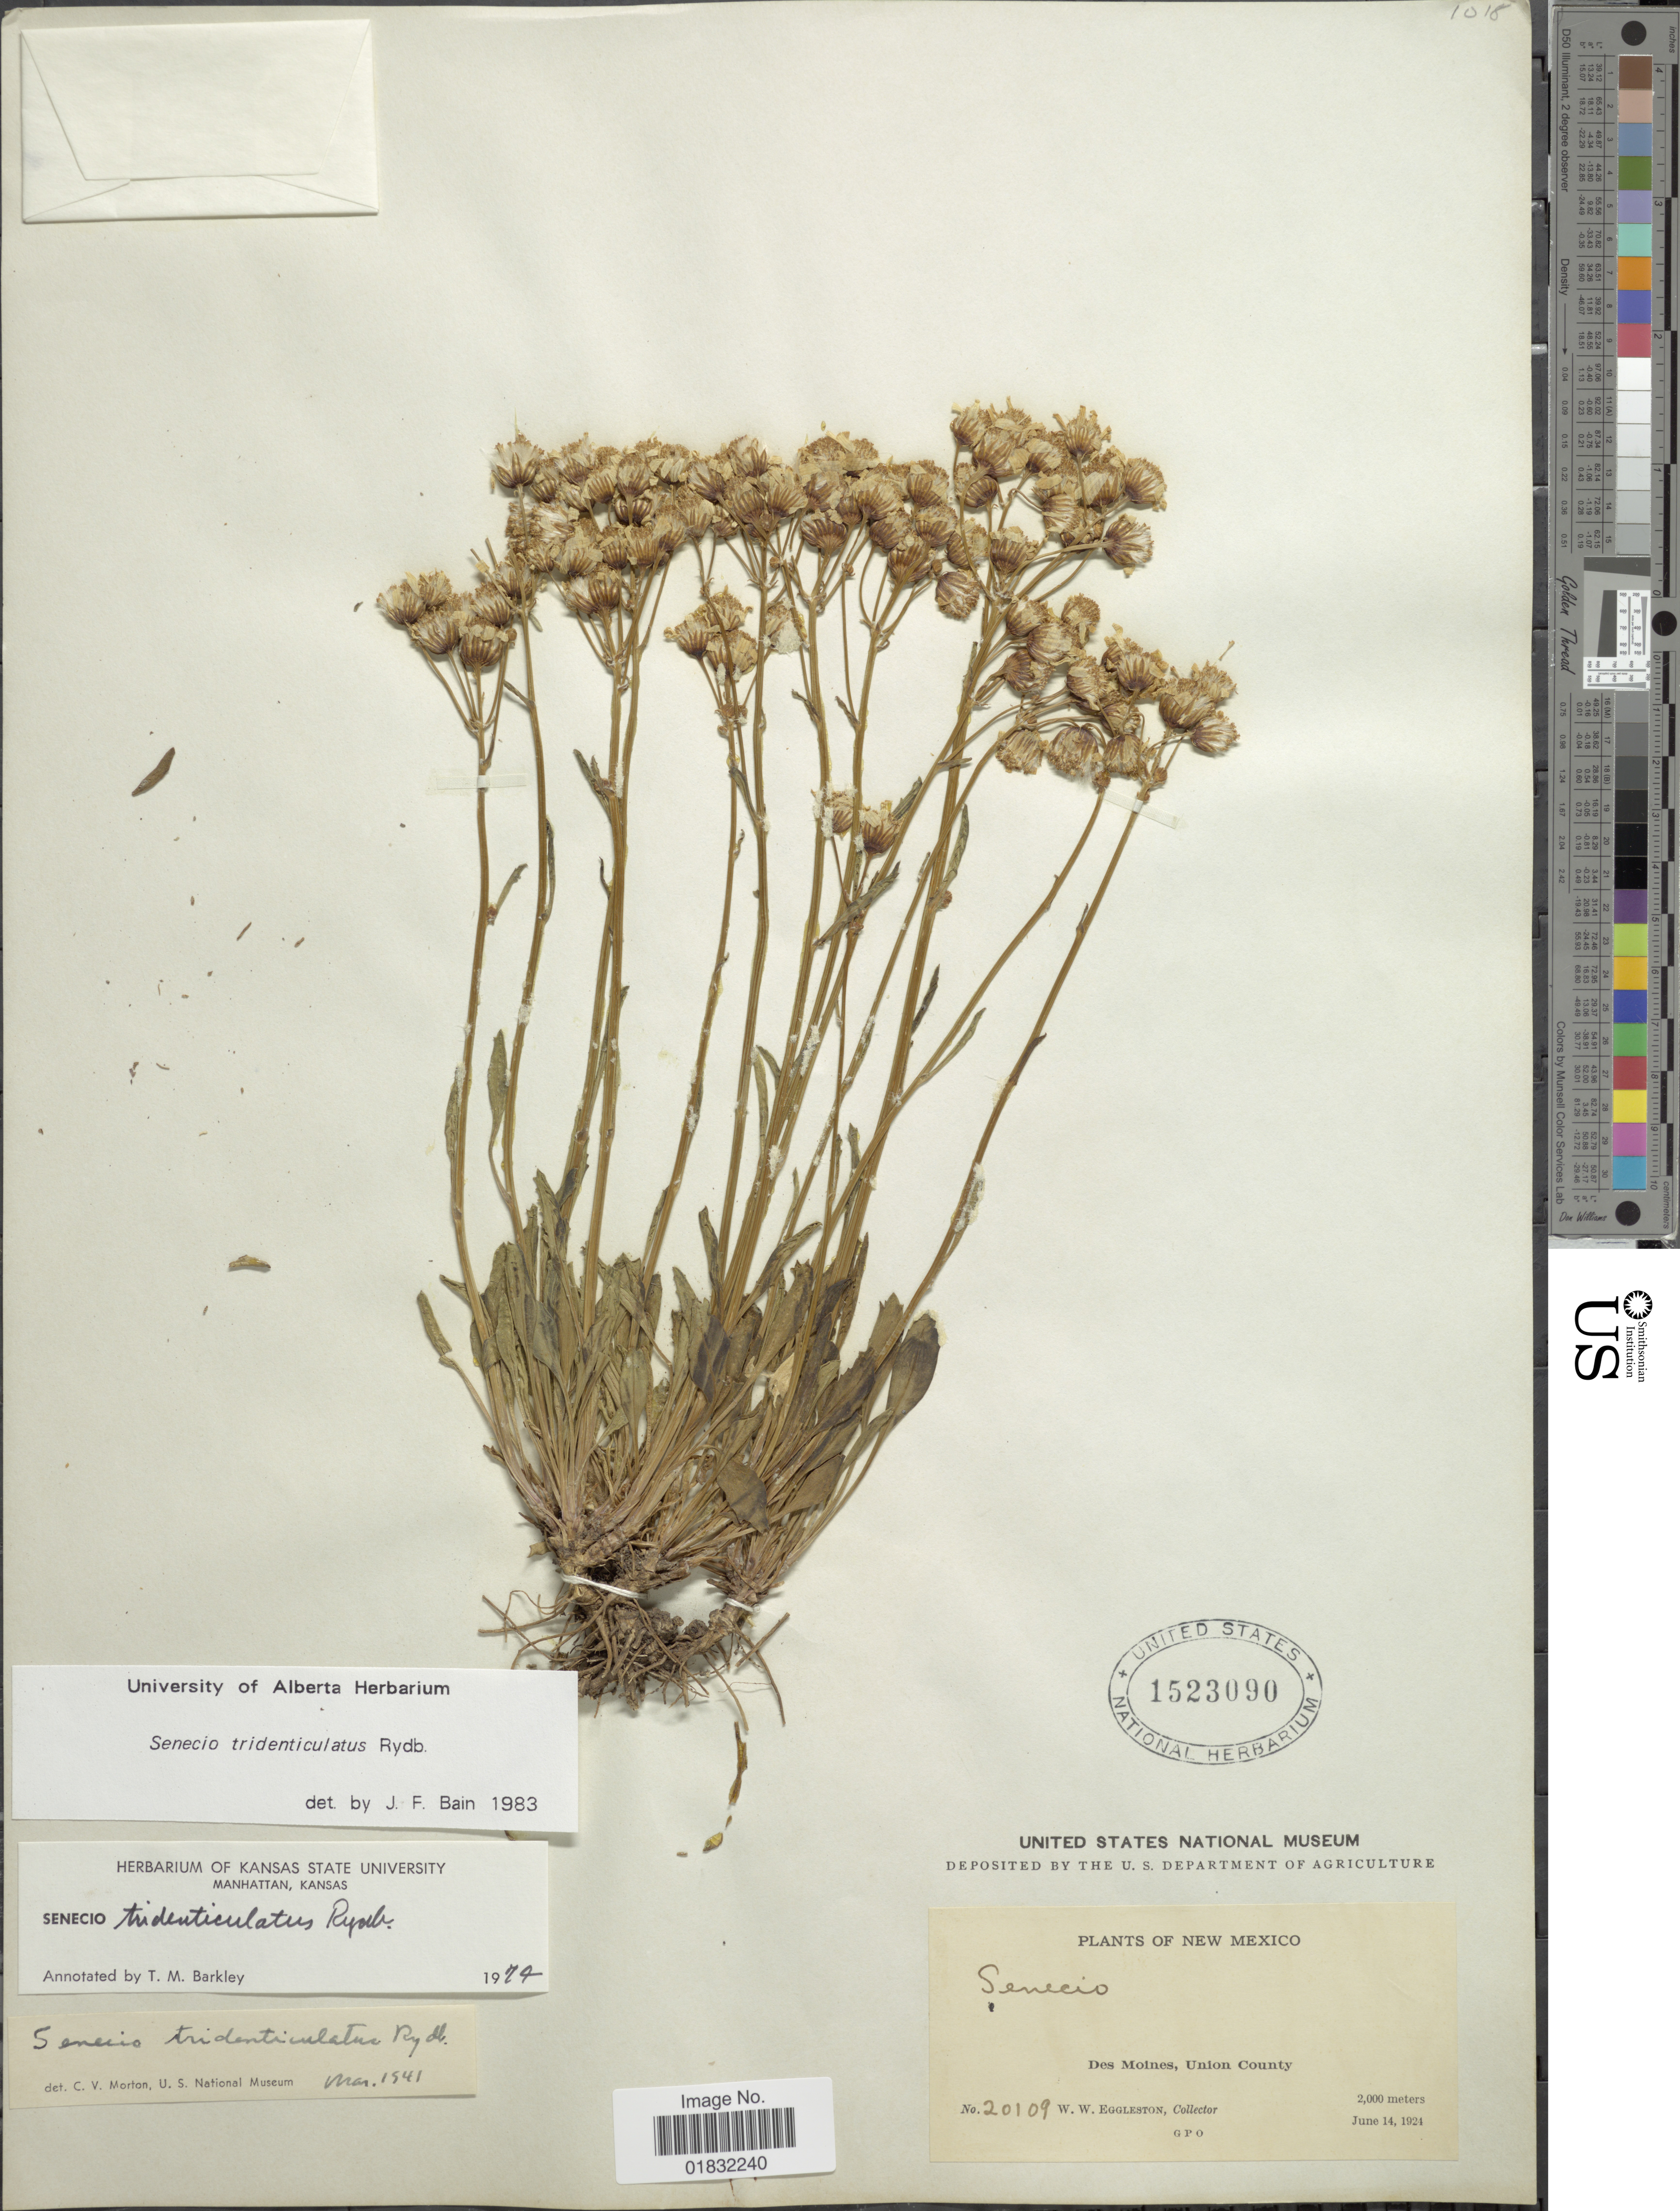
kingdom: Plantae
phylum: Tracheophyta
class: Magnoliopsida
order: Asterales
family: Asteraceae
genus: Packera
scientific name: Packera tridenticulata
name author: (Rydb.) W.A. Weber & Á. Löve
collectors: W. W. Eggleston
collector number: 20109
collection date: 1924-06-14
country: United States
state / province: New Mexico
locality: Des Moines, Uinion County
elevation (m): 2000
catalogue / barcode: US 1523090